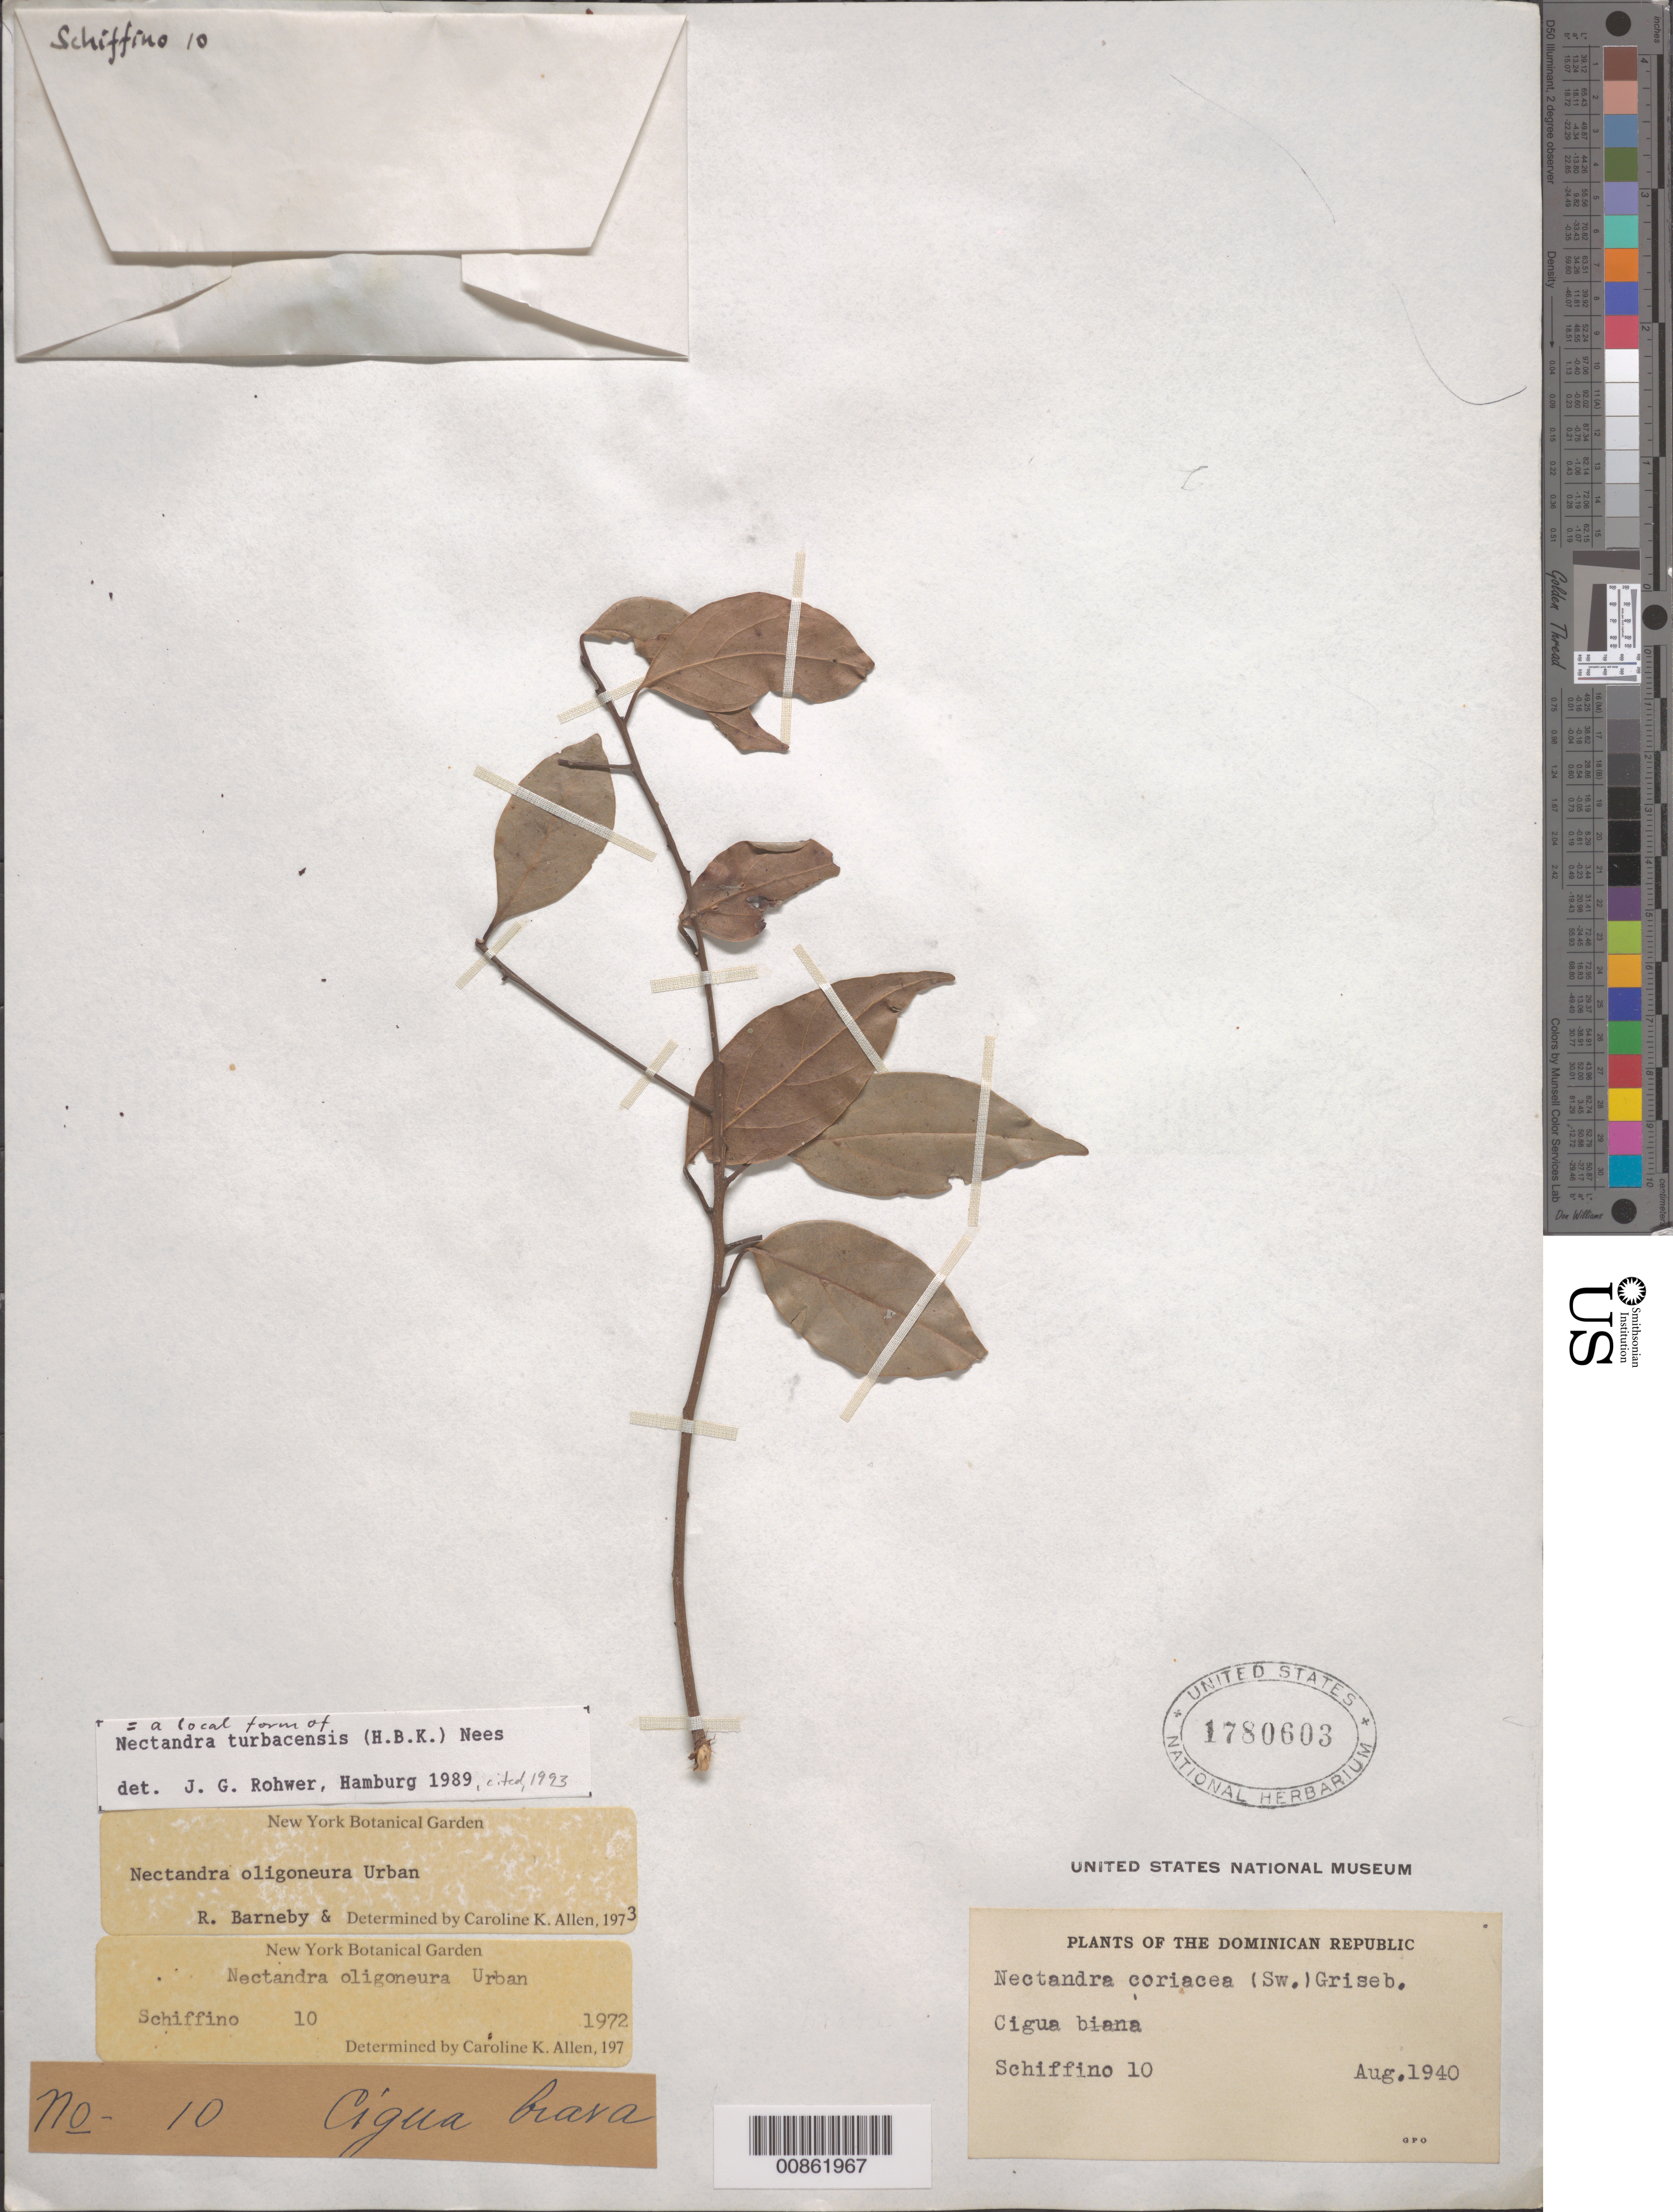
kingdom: Plantae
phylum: Tracheophyta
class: Magnoliopsida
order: Laurales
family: Lauraceae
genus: Nectandra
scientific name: Nectandra turbacensis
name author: (Kunth) Nees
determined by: Rohwer, J. G.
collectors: -. Schiffino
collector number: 10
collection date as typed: Aug 1940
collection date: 1940-08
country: Dominican Republic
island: Hispaniola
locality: Dominican Republic.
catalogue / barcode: US 1780603